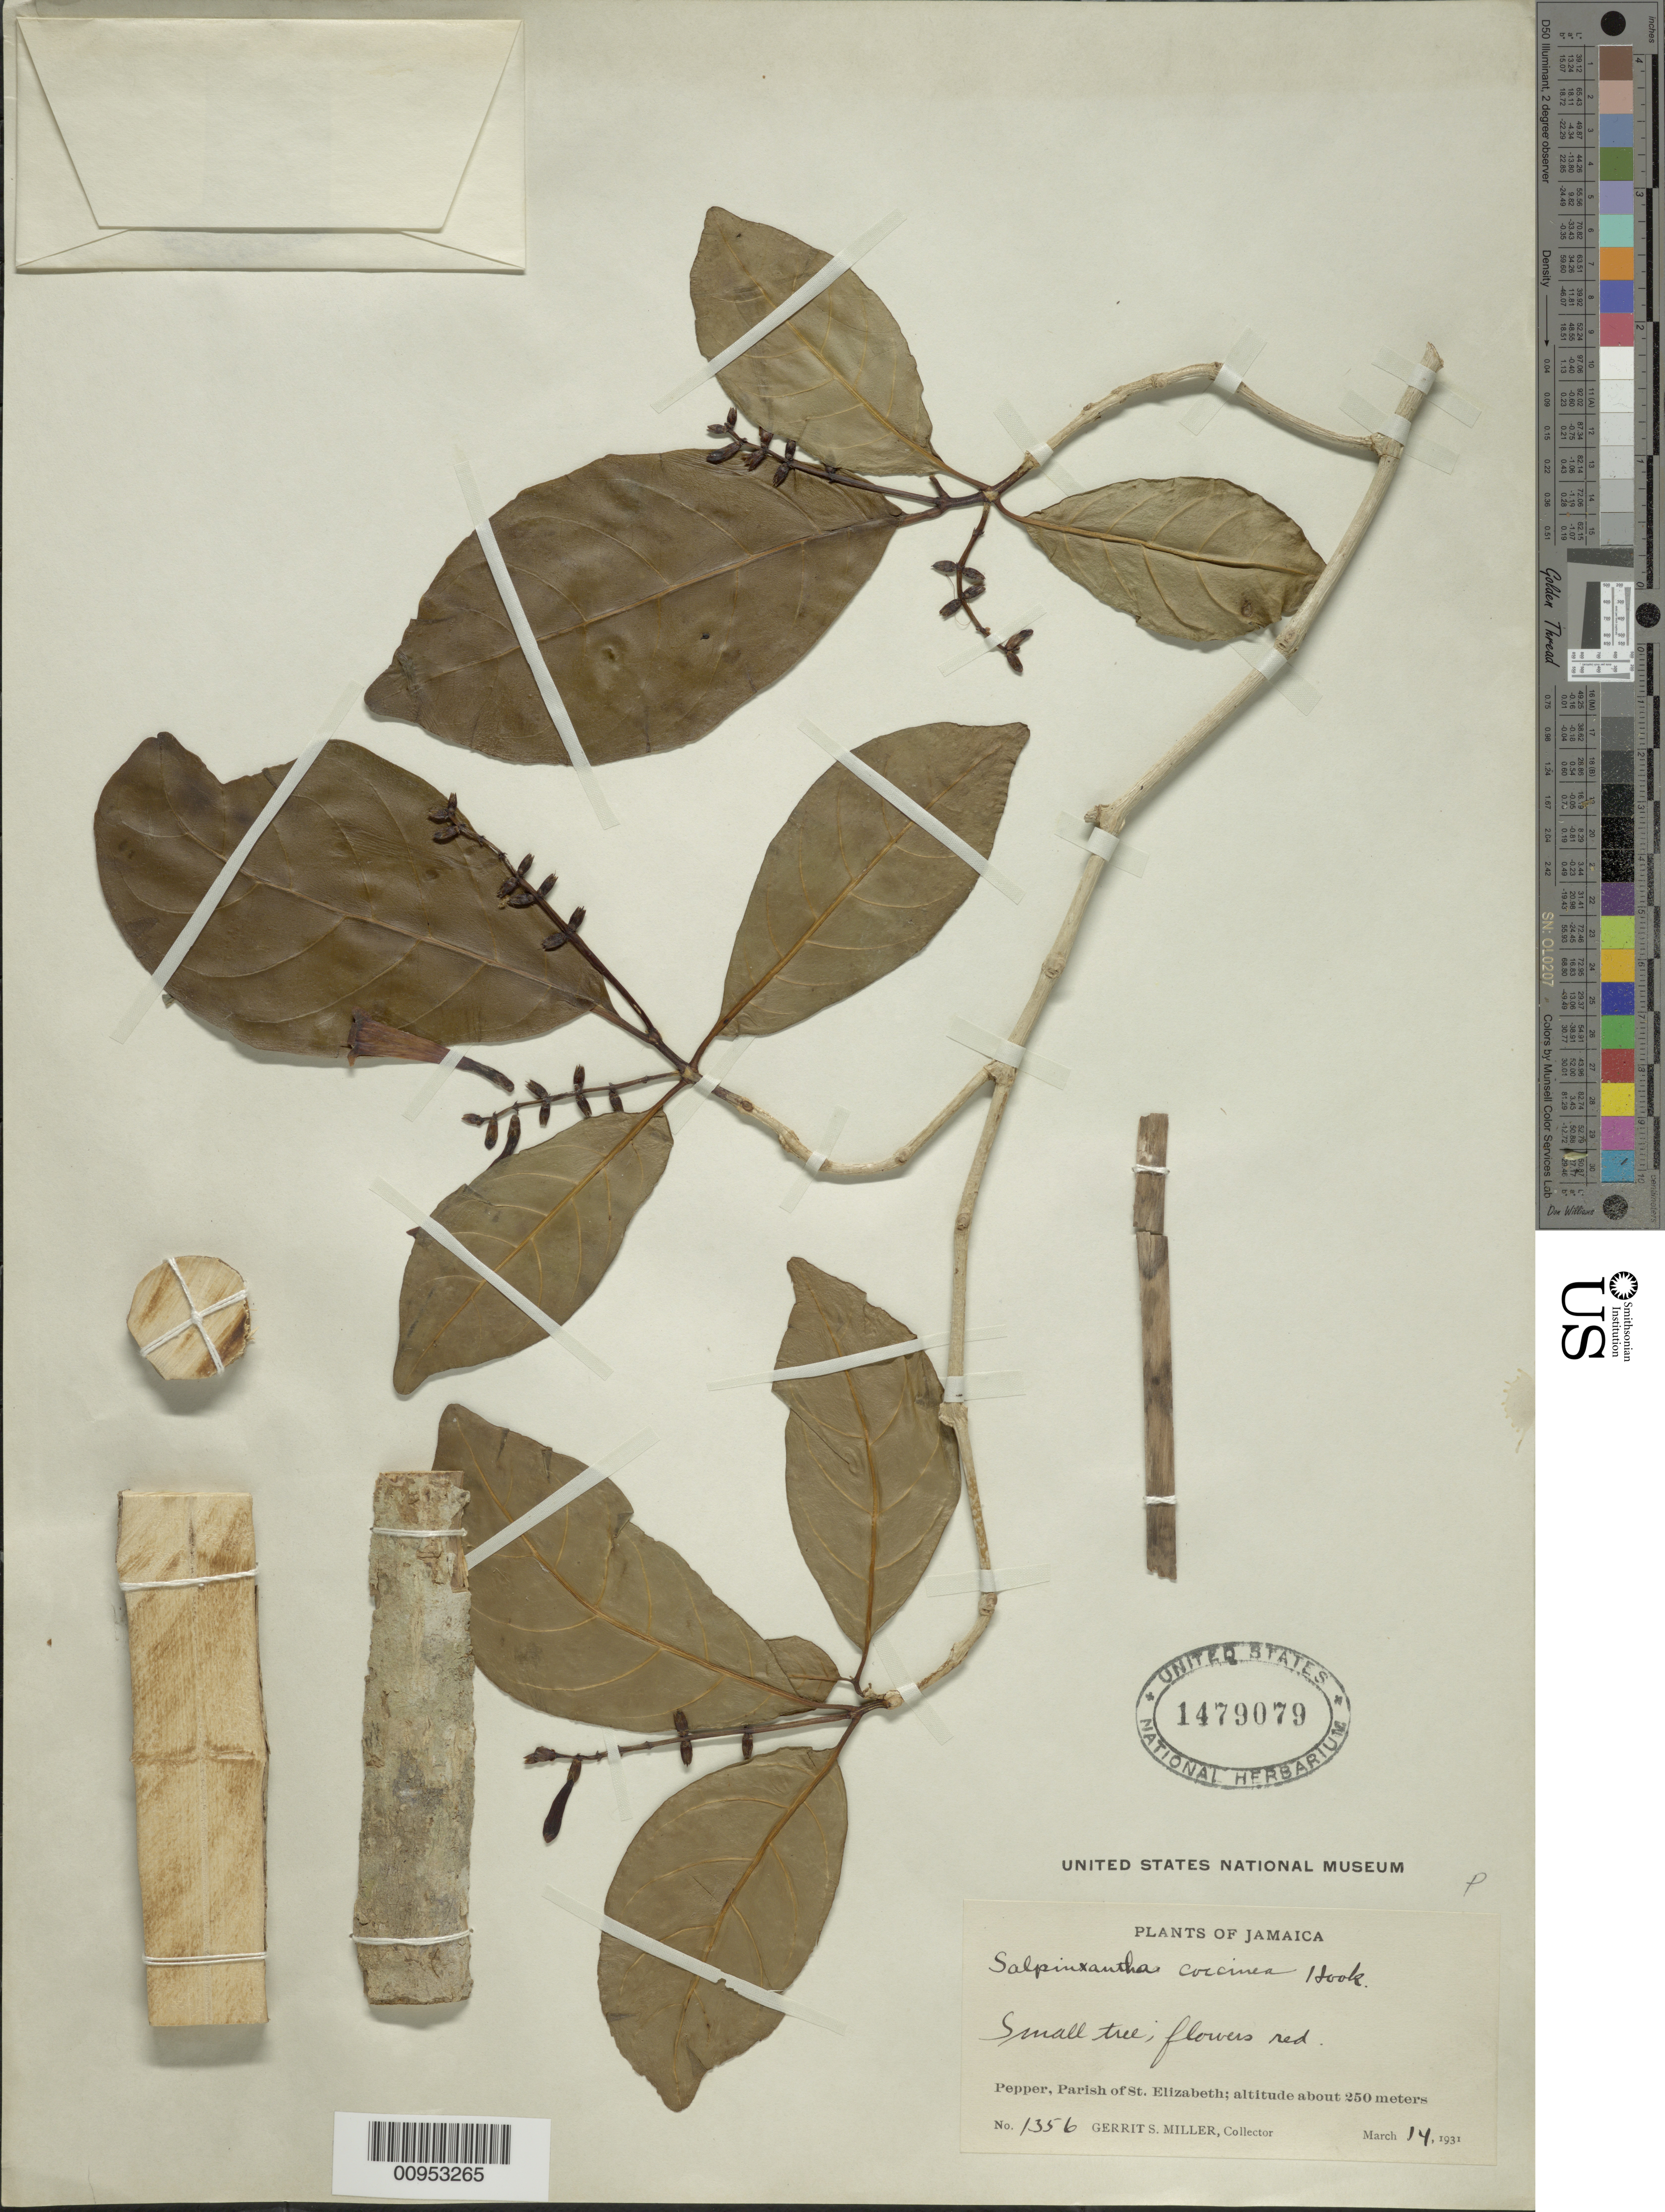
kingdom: Plantae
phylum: Tracheophyta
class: Magnoliopsida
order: Lamiales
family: Acanthaceae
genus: Salpixantha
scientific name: Salpixantha coccinea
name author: Hook.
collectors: G. S. Miller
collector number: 1356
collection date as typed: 14 Mar 1931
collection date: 1931-03-14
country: Jamaica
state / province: Saint Elizabeth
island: Jamaica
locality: Pepper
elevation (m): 250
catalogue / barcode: US 1479079